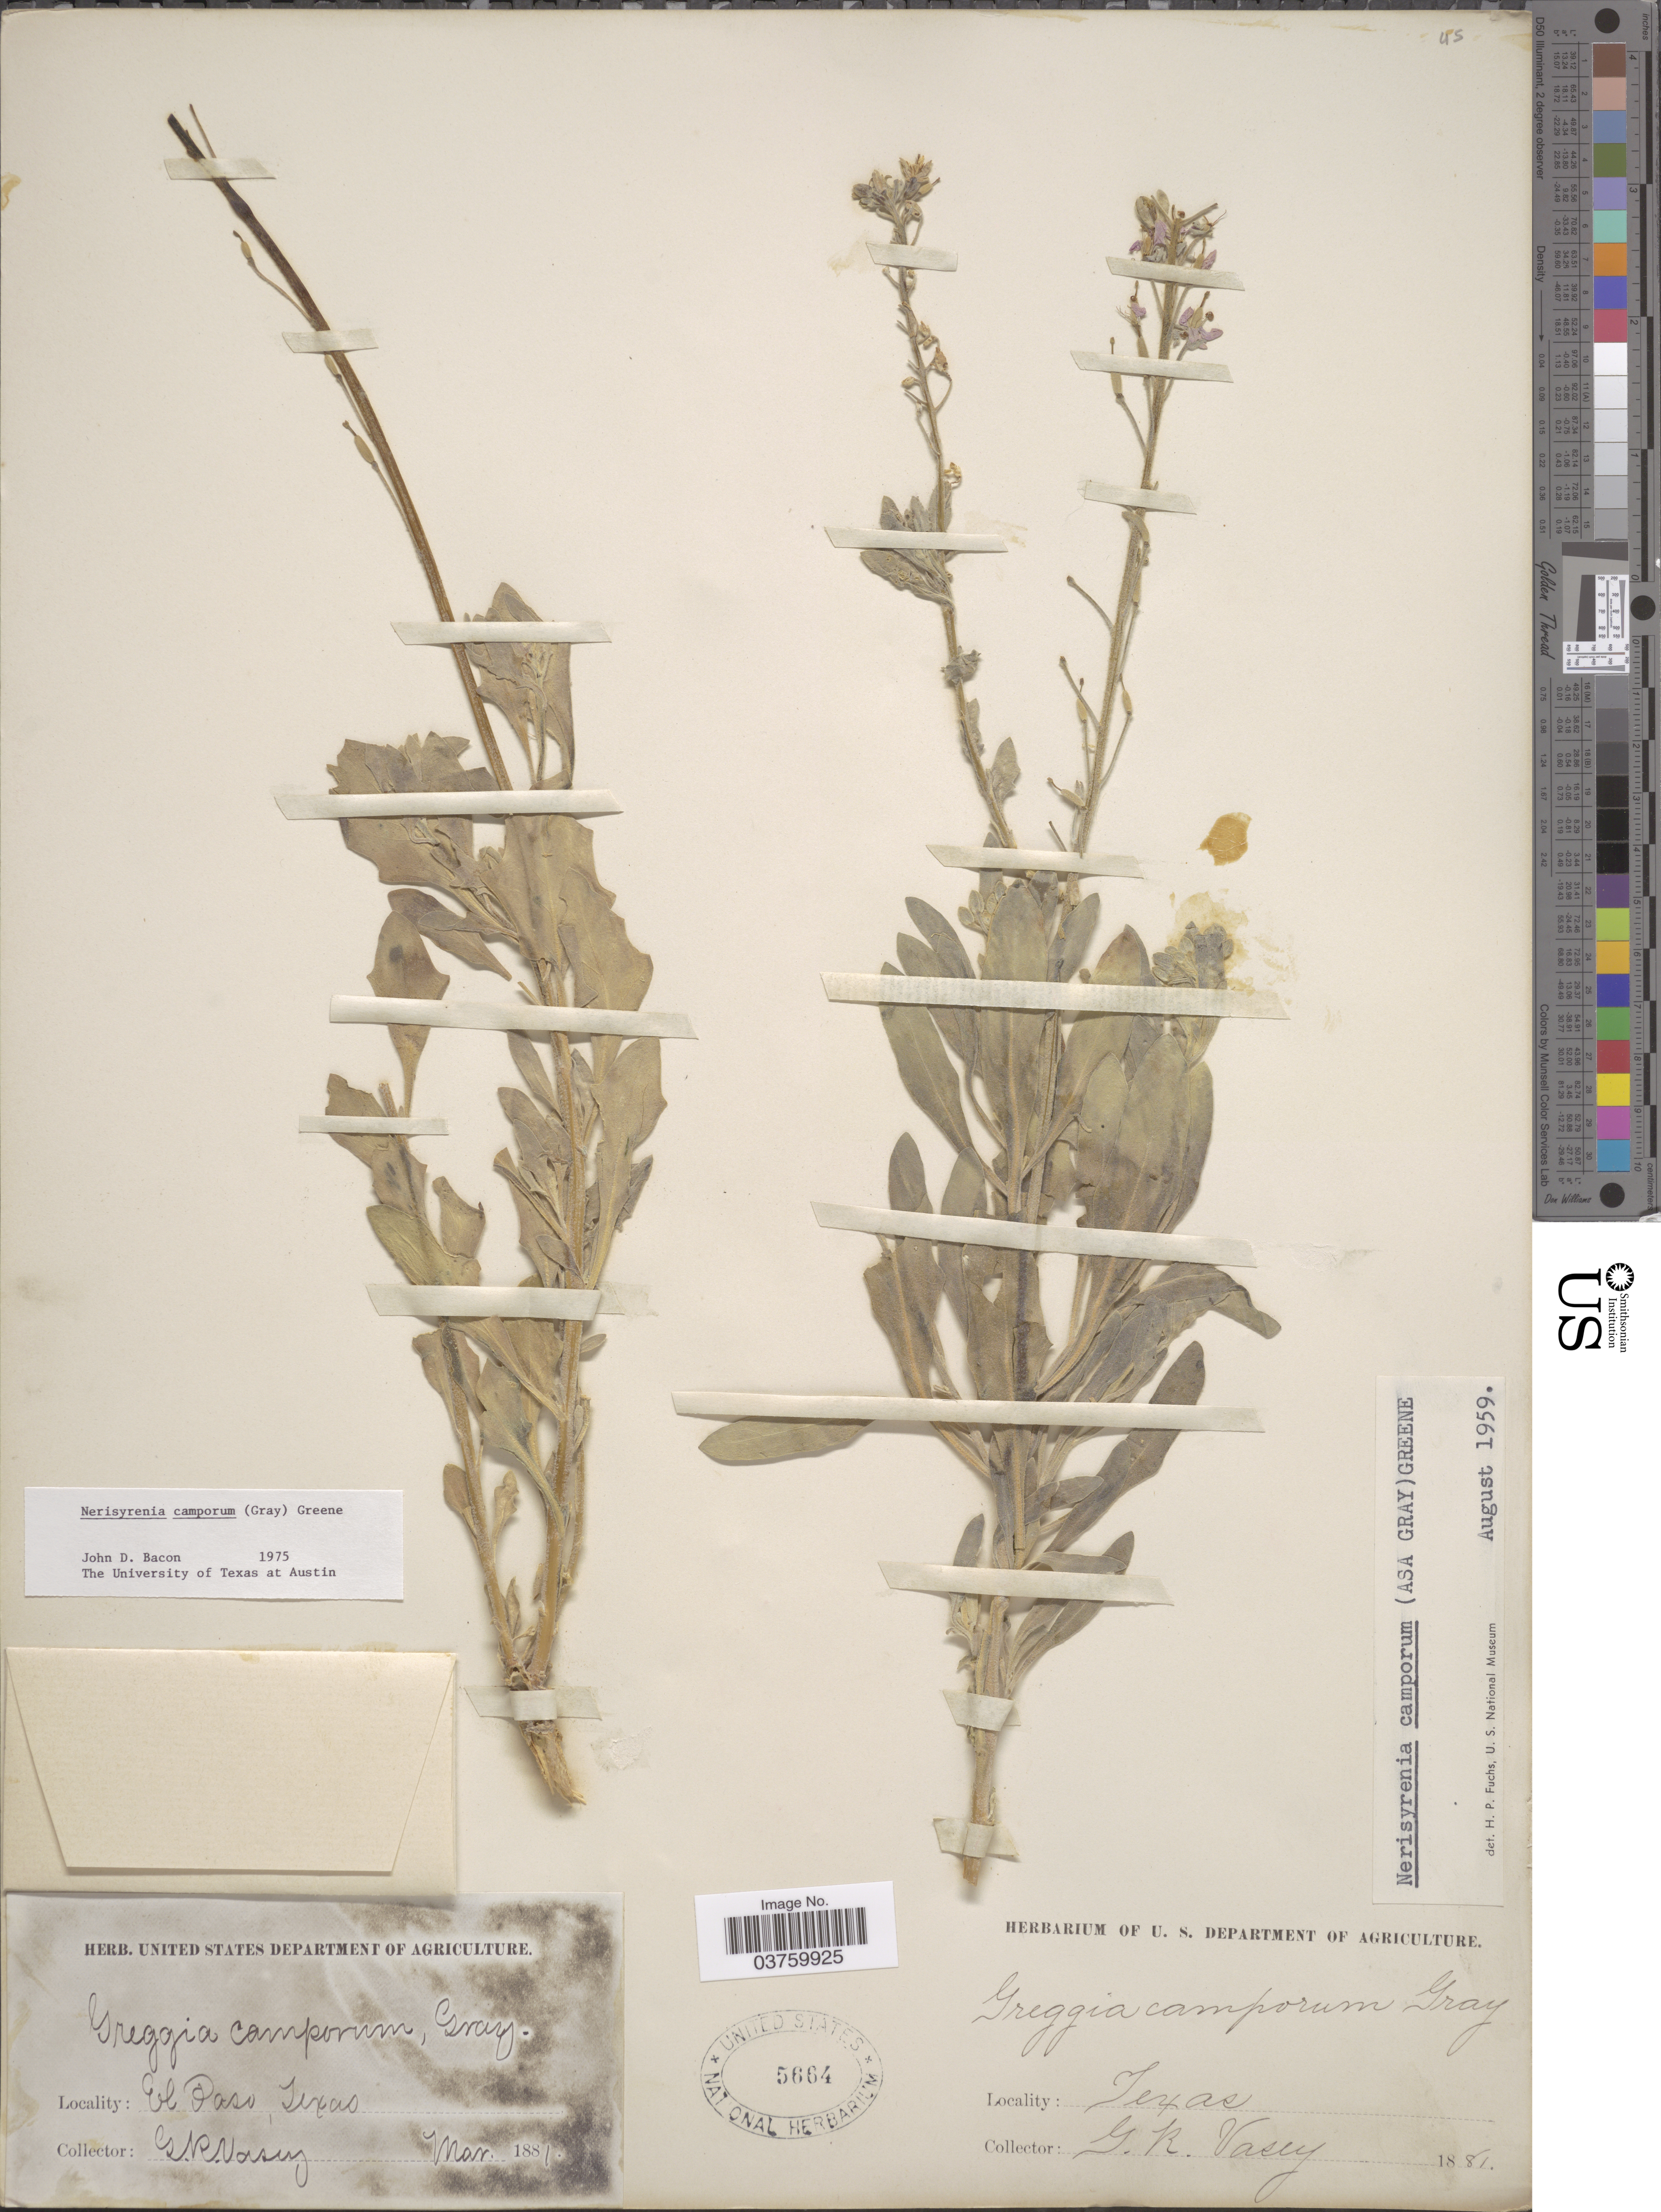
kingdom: Plantae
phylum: Tracheophyta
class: Magnoliopsida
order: Brassicales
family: Brassicaceae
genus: Nerisyrenia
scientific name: Nerisyrenia camporum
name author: (A. Gray) Greene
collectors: G. R. Vasey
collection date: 1881-03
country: United States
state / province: Texas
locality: El Paso.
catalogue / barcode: US 5664